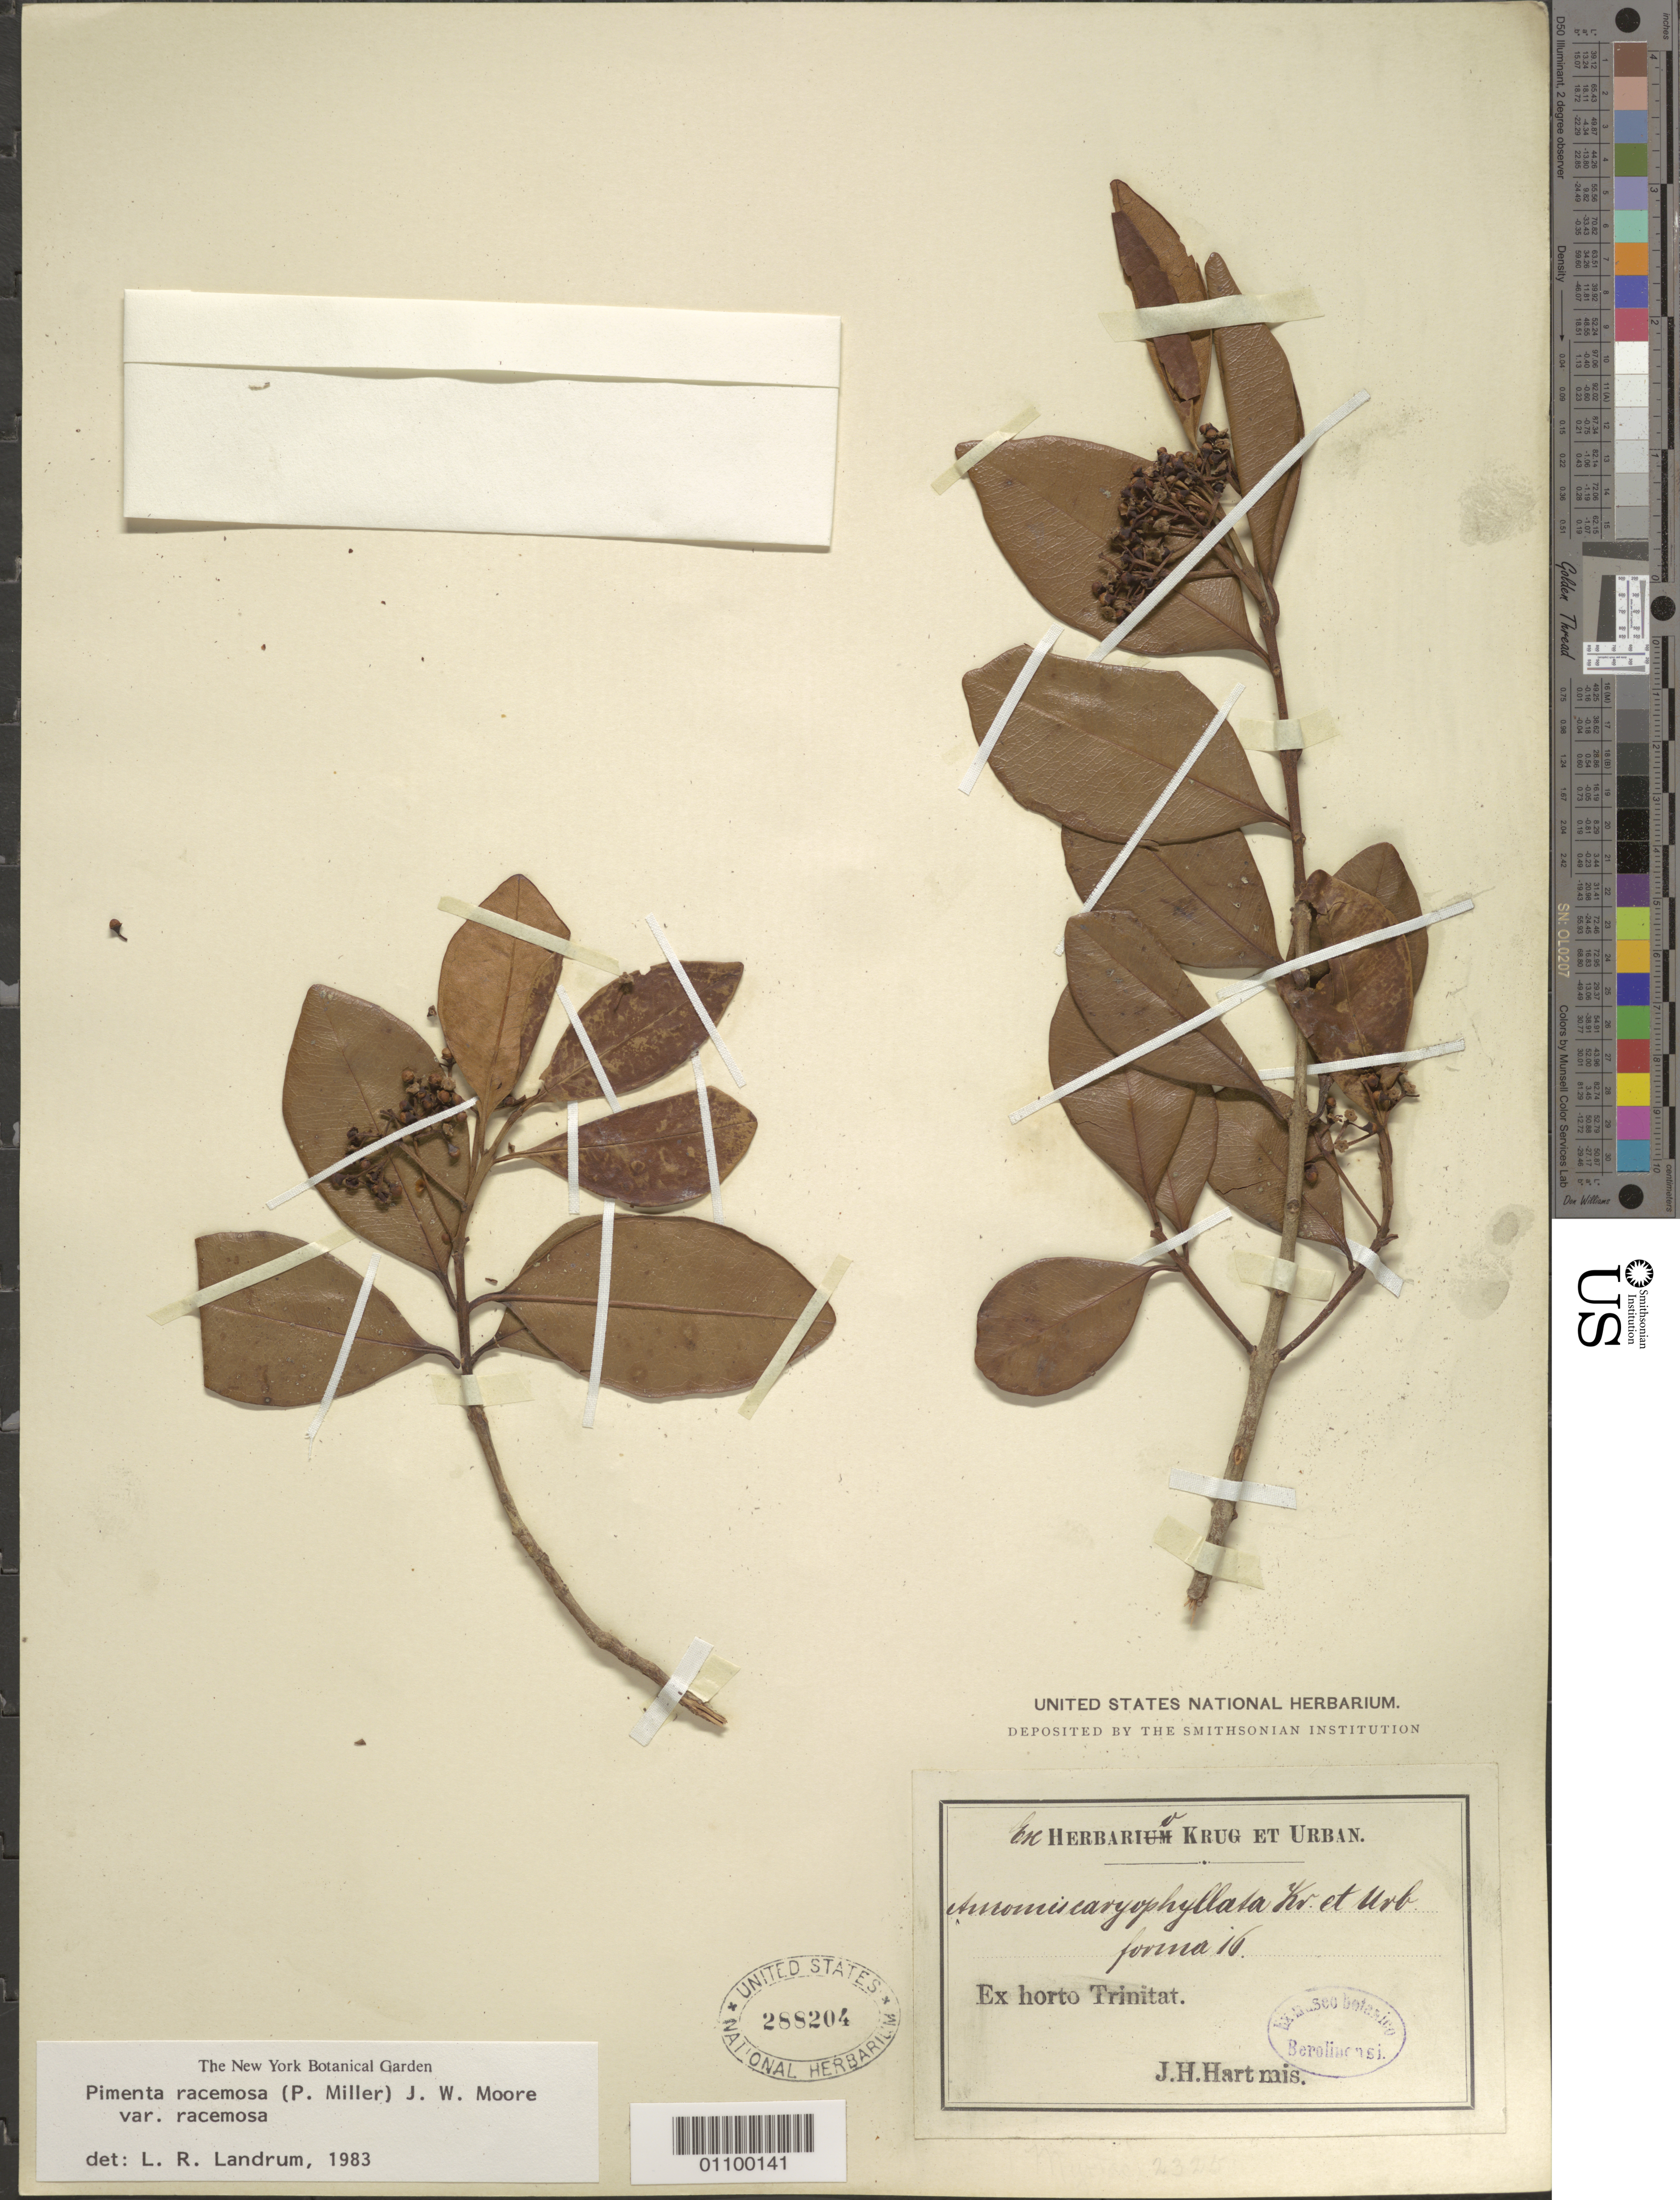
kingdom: Plantae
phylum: Tracheophyta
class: Magnoliopsida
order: Myrtales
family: Myrtaceae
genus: Pimenta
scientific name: Pimenta racemosa var. racemosa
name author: (Mill.) J.W. Moore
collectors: J. H. Hart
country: Trinidad and Tobago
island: Trinidad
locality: Ex horto Trinitat.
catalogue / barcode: US 288204